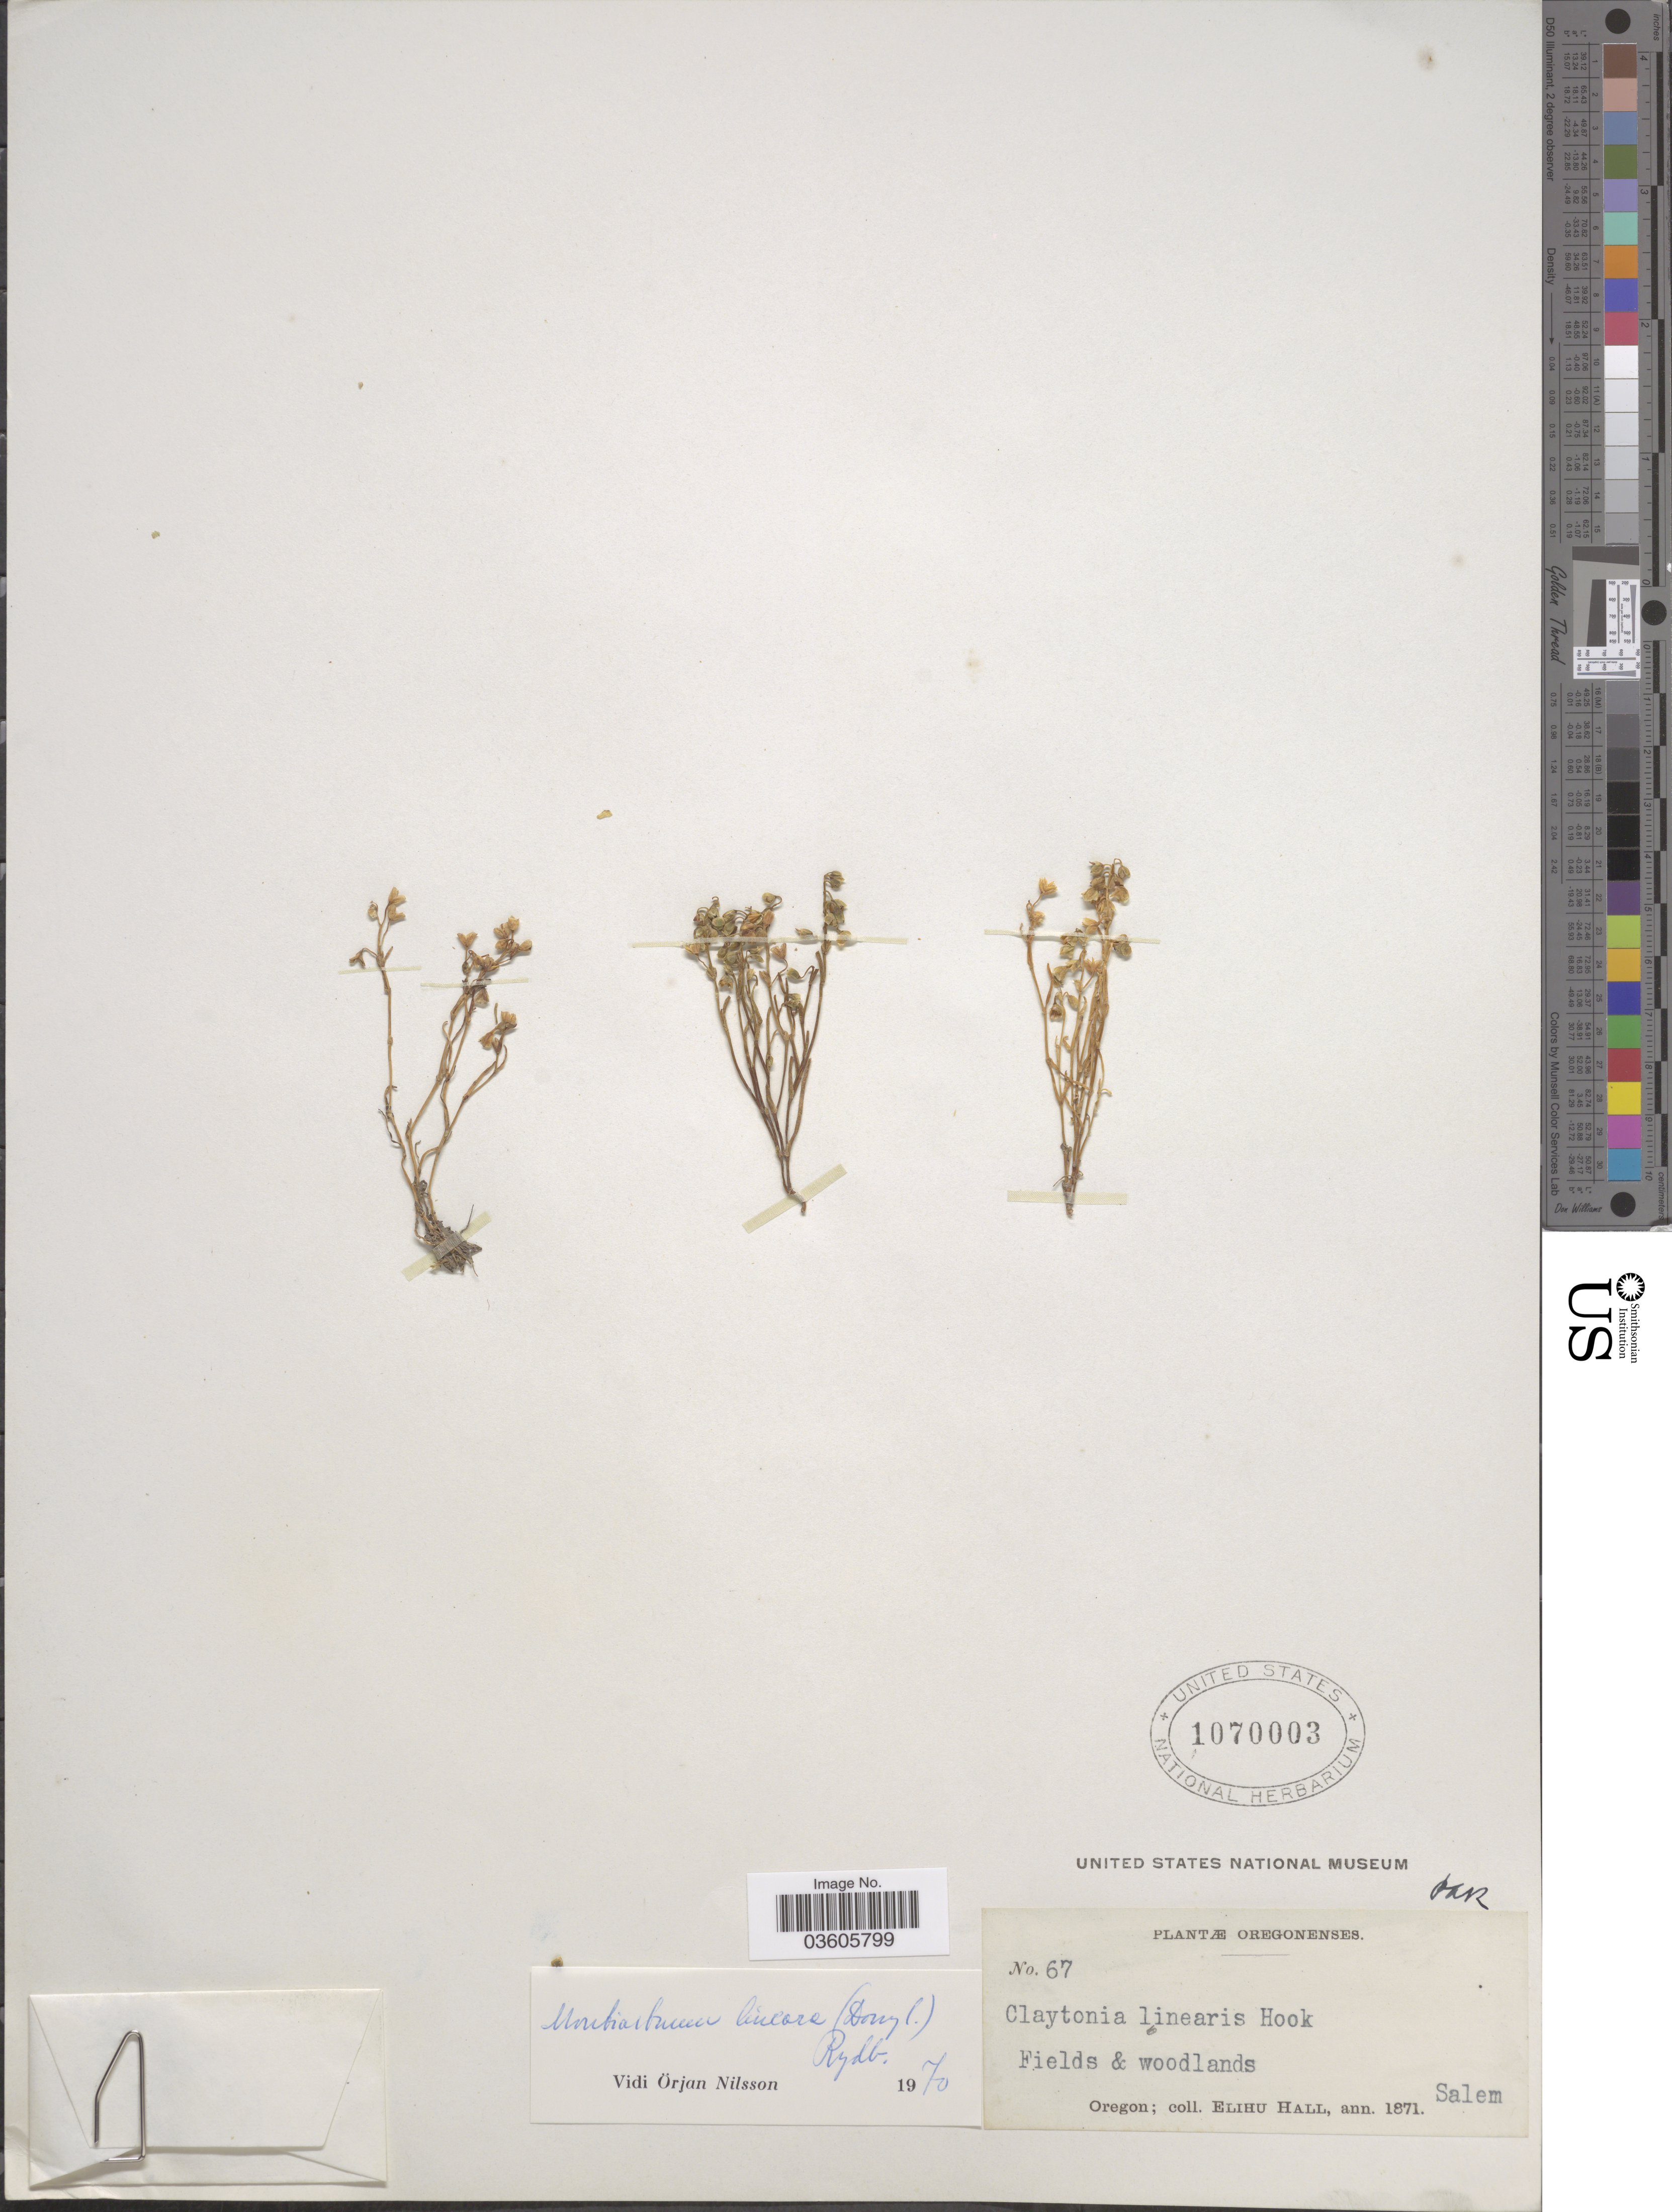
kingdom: Plantae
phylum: Tracheophyta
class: Magnoliopsida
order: Caryophyllales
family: Montiaceae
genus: Montia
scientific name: Montia linearis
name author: (Douglas) Greene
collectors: E. Hall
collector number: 67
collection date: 1871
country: United States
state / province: Oregon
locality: Fields & woodlands.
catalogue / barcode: US 1070003